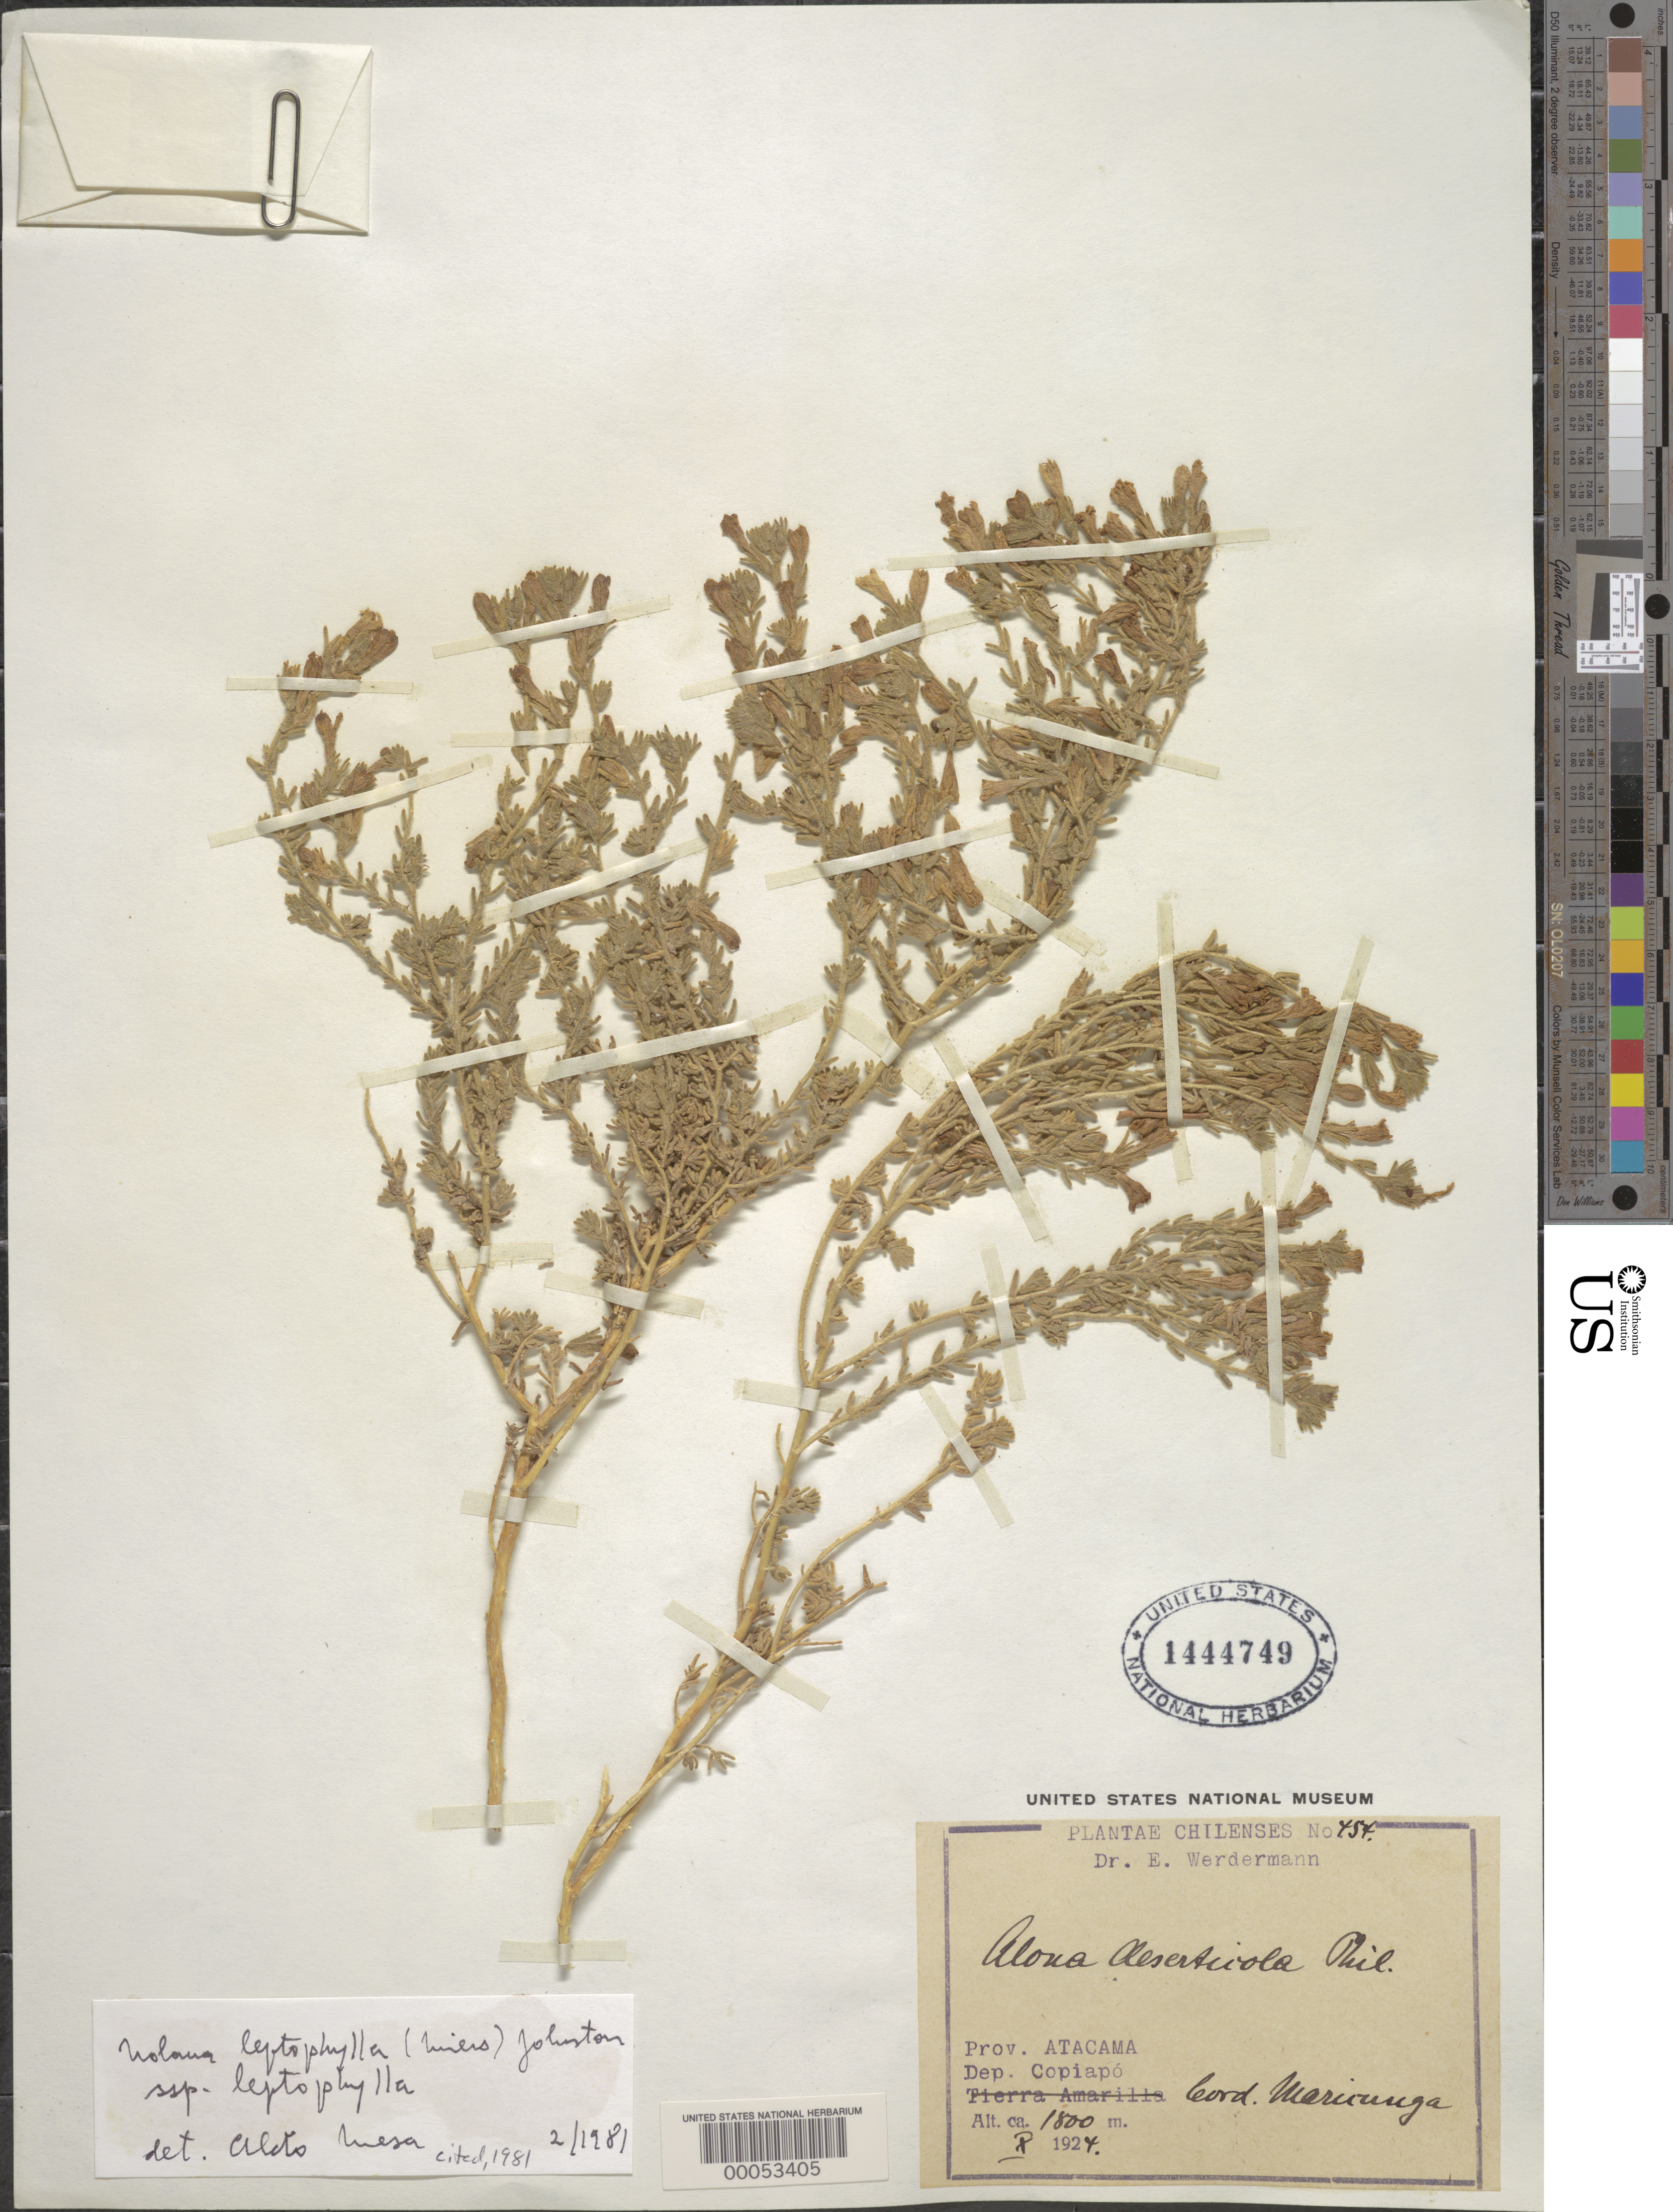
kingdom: Plantae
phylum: Tracheophyta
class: Magnoliopsida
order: Solanales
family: Solanaceae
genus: Nolana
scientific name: Nolana leptophylla subsp. leptophylla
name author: (Miers) I.M. Johnst.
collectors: E. Werdermann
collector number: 454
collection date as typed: Oct 1924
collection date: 1924-10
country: Chile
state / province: Atacama (III)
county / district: Copiapó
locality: Cord. Maricanga.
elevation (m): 1800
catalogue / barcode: US 1444749